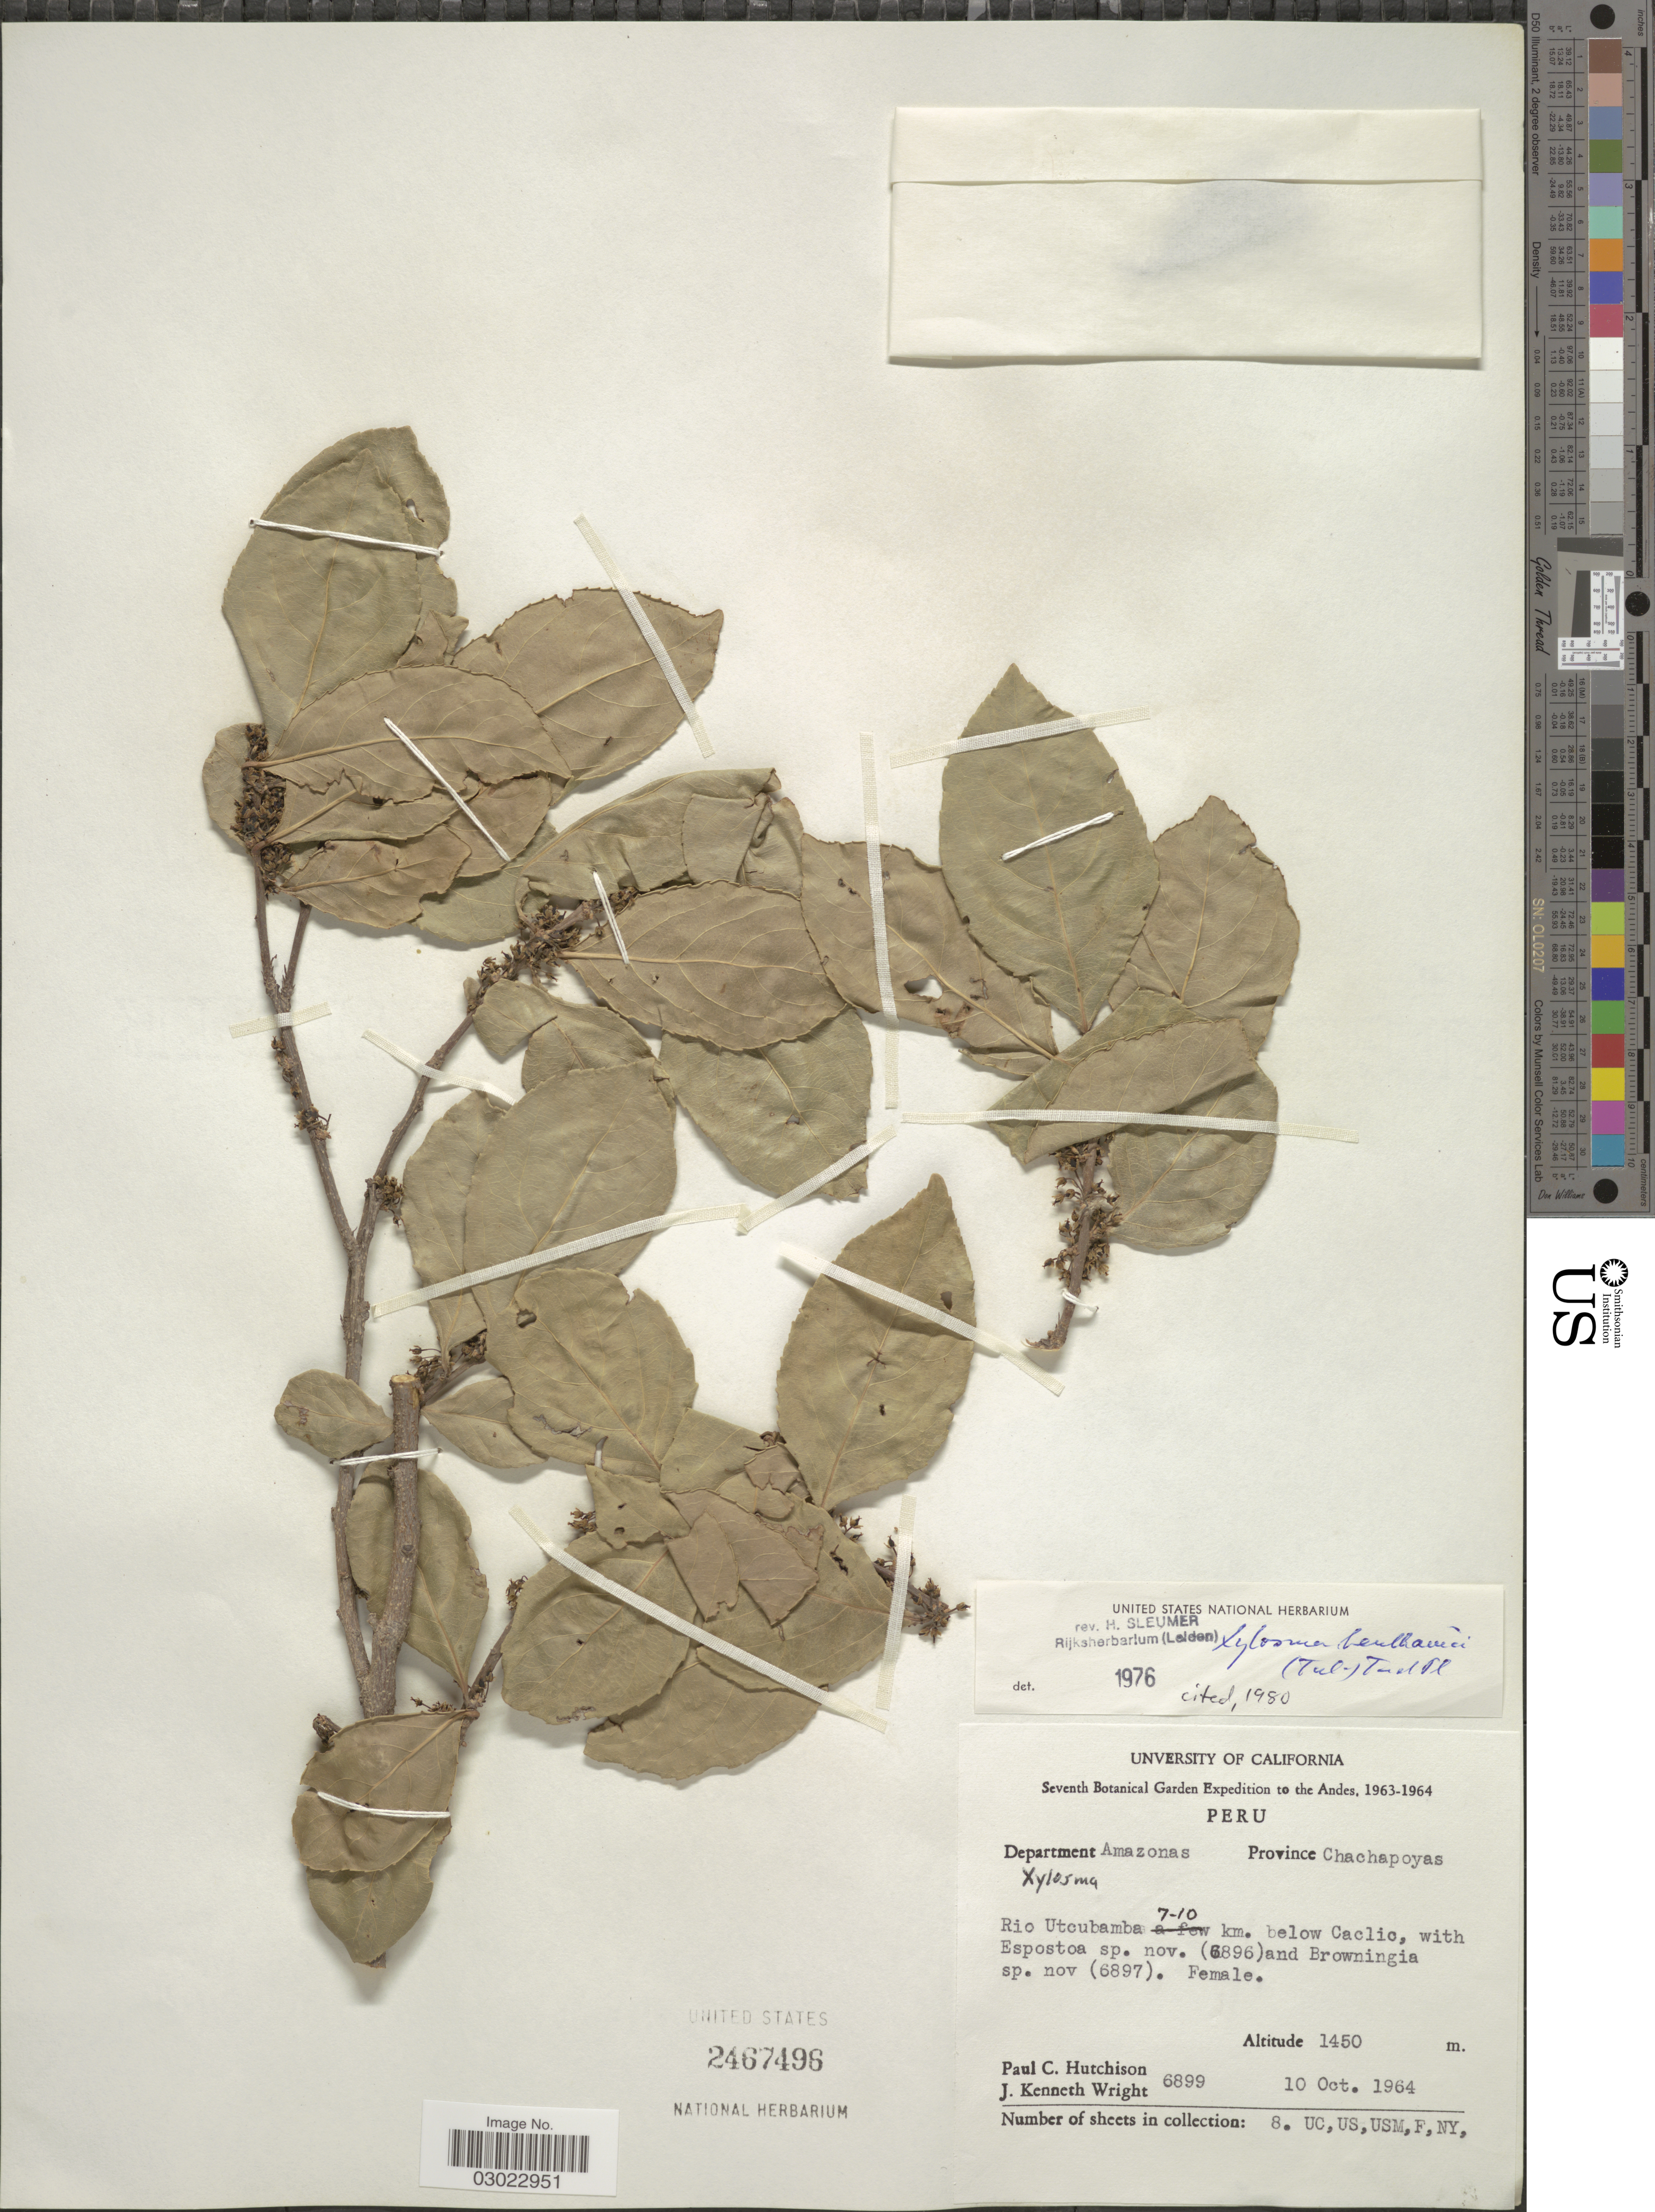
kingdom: Plantae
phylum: Tracheophyta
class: Magnoliopsida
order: Malpighiales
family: Salicaceae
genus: Xylosma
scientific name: Xylosma benthamii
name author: (Tul.) Triana & Planch.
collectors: P. C. Hutchison & J. K. Wright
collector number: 6899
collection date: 1964-10-10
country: Peru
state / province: Amazonas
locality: Andes. Department Amazonas. Province Chachapoyas. Rio Utcubamba 7-10 km. below Caclic.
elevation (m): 1450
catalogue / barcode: US 2467496